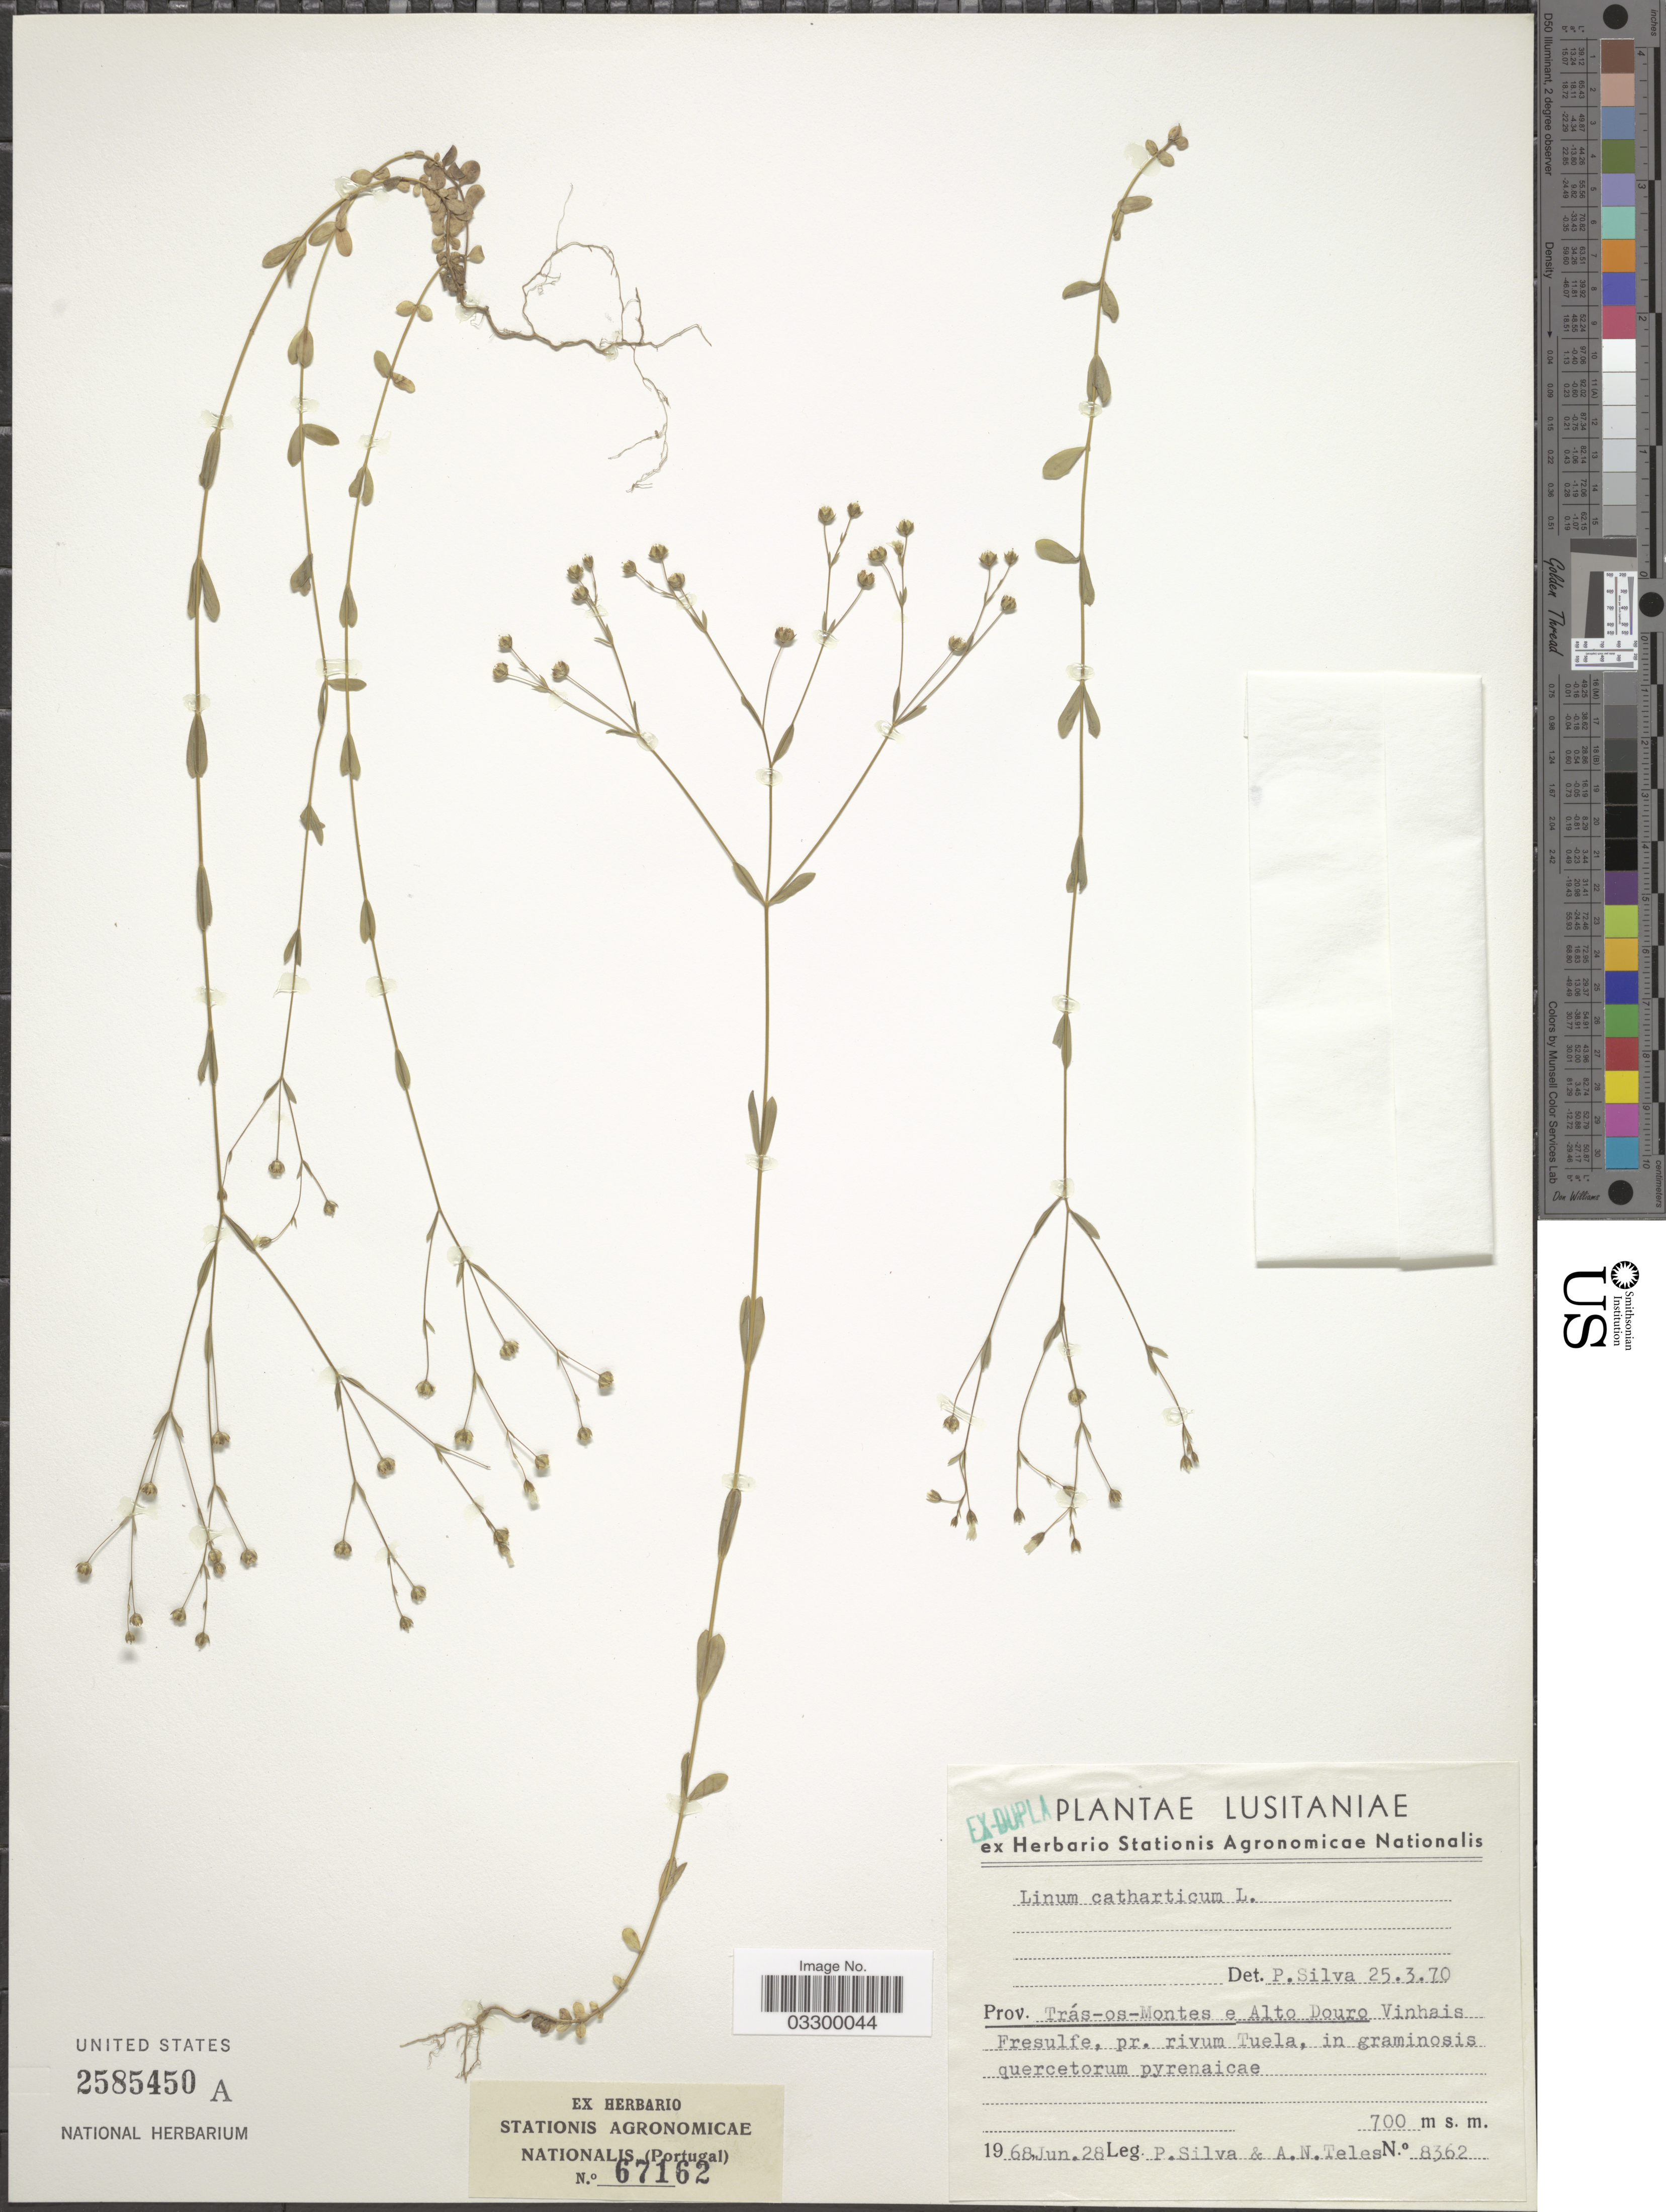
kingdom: Plantae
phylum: Tracheophyta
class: Magnoliopsida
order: Malpighiales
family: Linaceae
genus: Linum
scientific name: Linum catharticum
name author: L.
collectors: P. Silva & A. Teles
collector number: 8362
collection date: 1968-06-28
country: Portugal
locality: Lusitaniae. Prov. Trás-os-Montes e Alto Douro Vinhais Fresulfe, pr. rivum Tuela.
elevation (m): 700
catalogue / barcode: US 2585450A